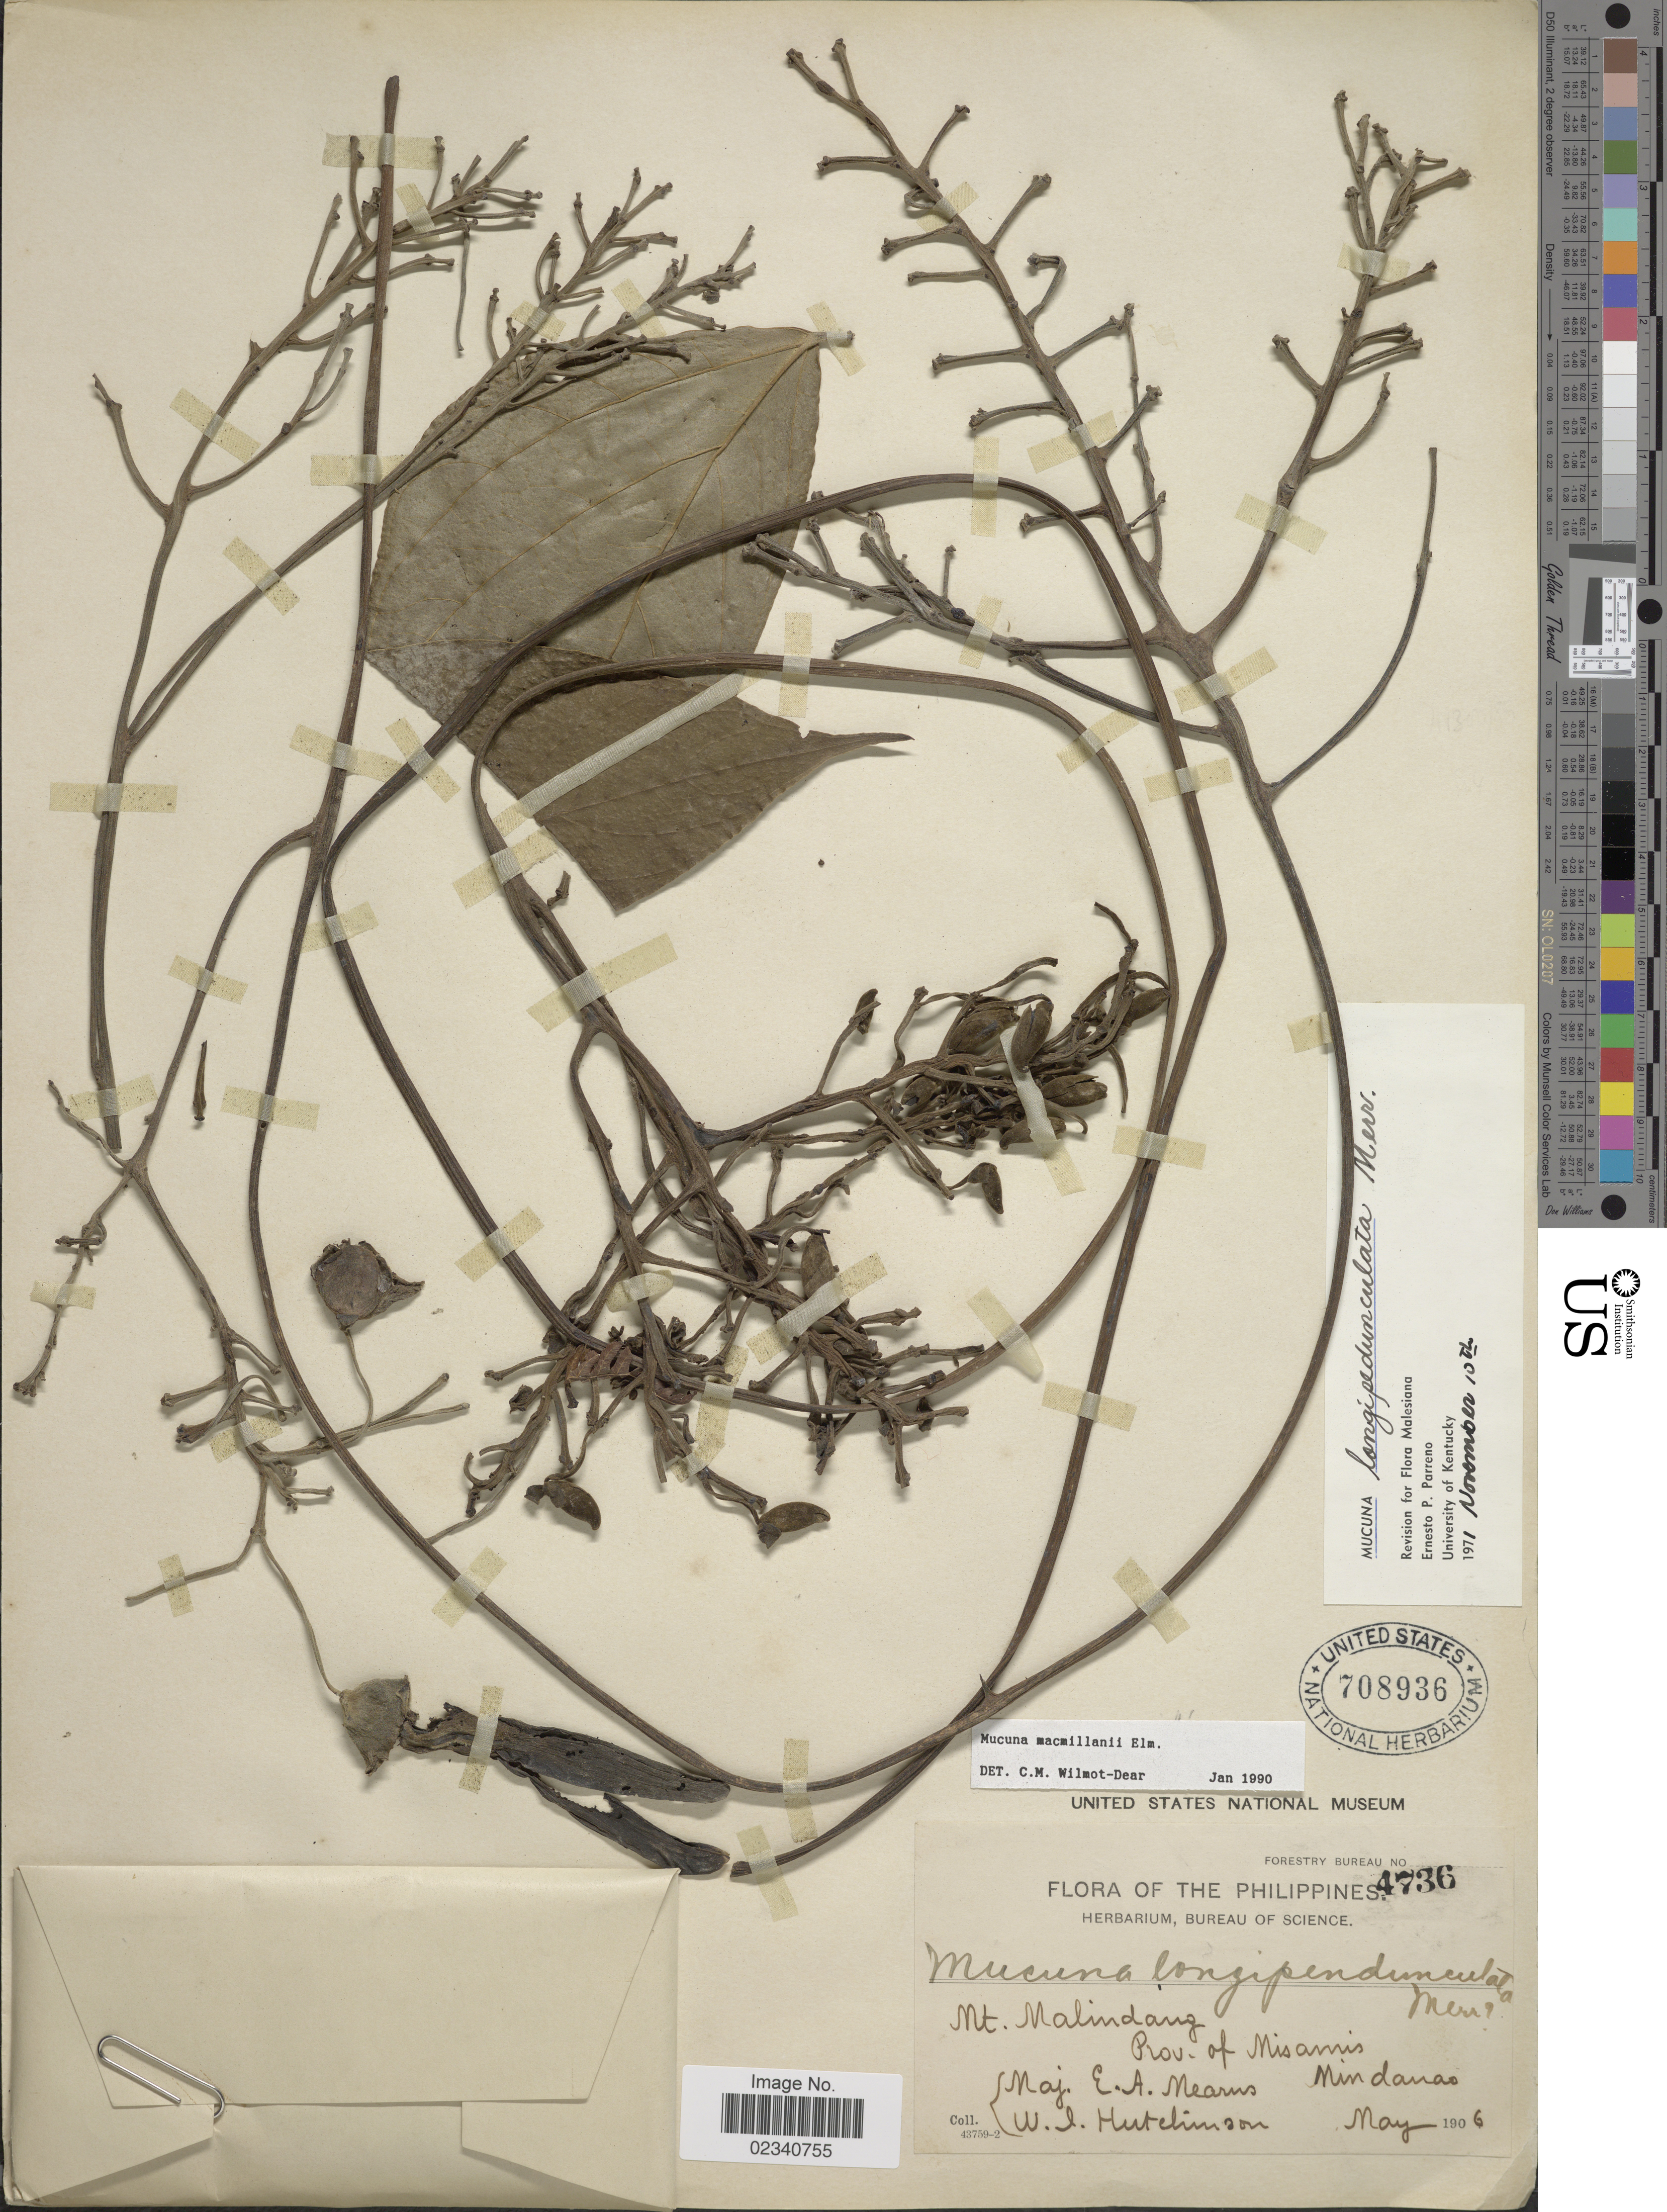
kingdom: Plantae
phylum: Tracheophyta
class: Magnoliopsida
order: Fabales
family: Fabaceae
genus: Mucuna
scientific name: Mucuna longipedunculata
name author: Merr.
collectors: E. A. Mearns & W. I. Hutchinson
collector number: Forestry Bureau 4736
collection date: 1906-05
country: Philippines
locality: Mt. Malindang, Prov. of Misamis, Mindanao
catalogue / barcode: US 708936